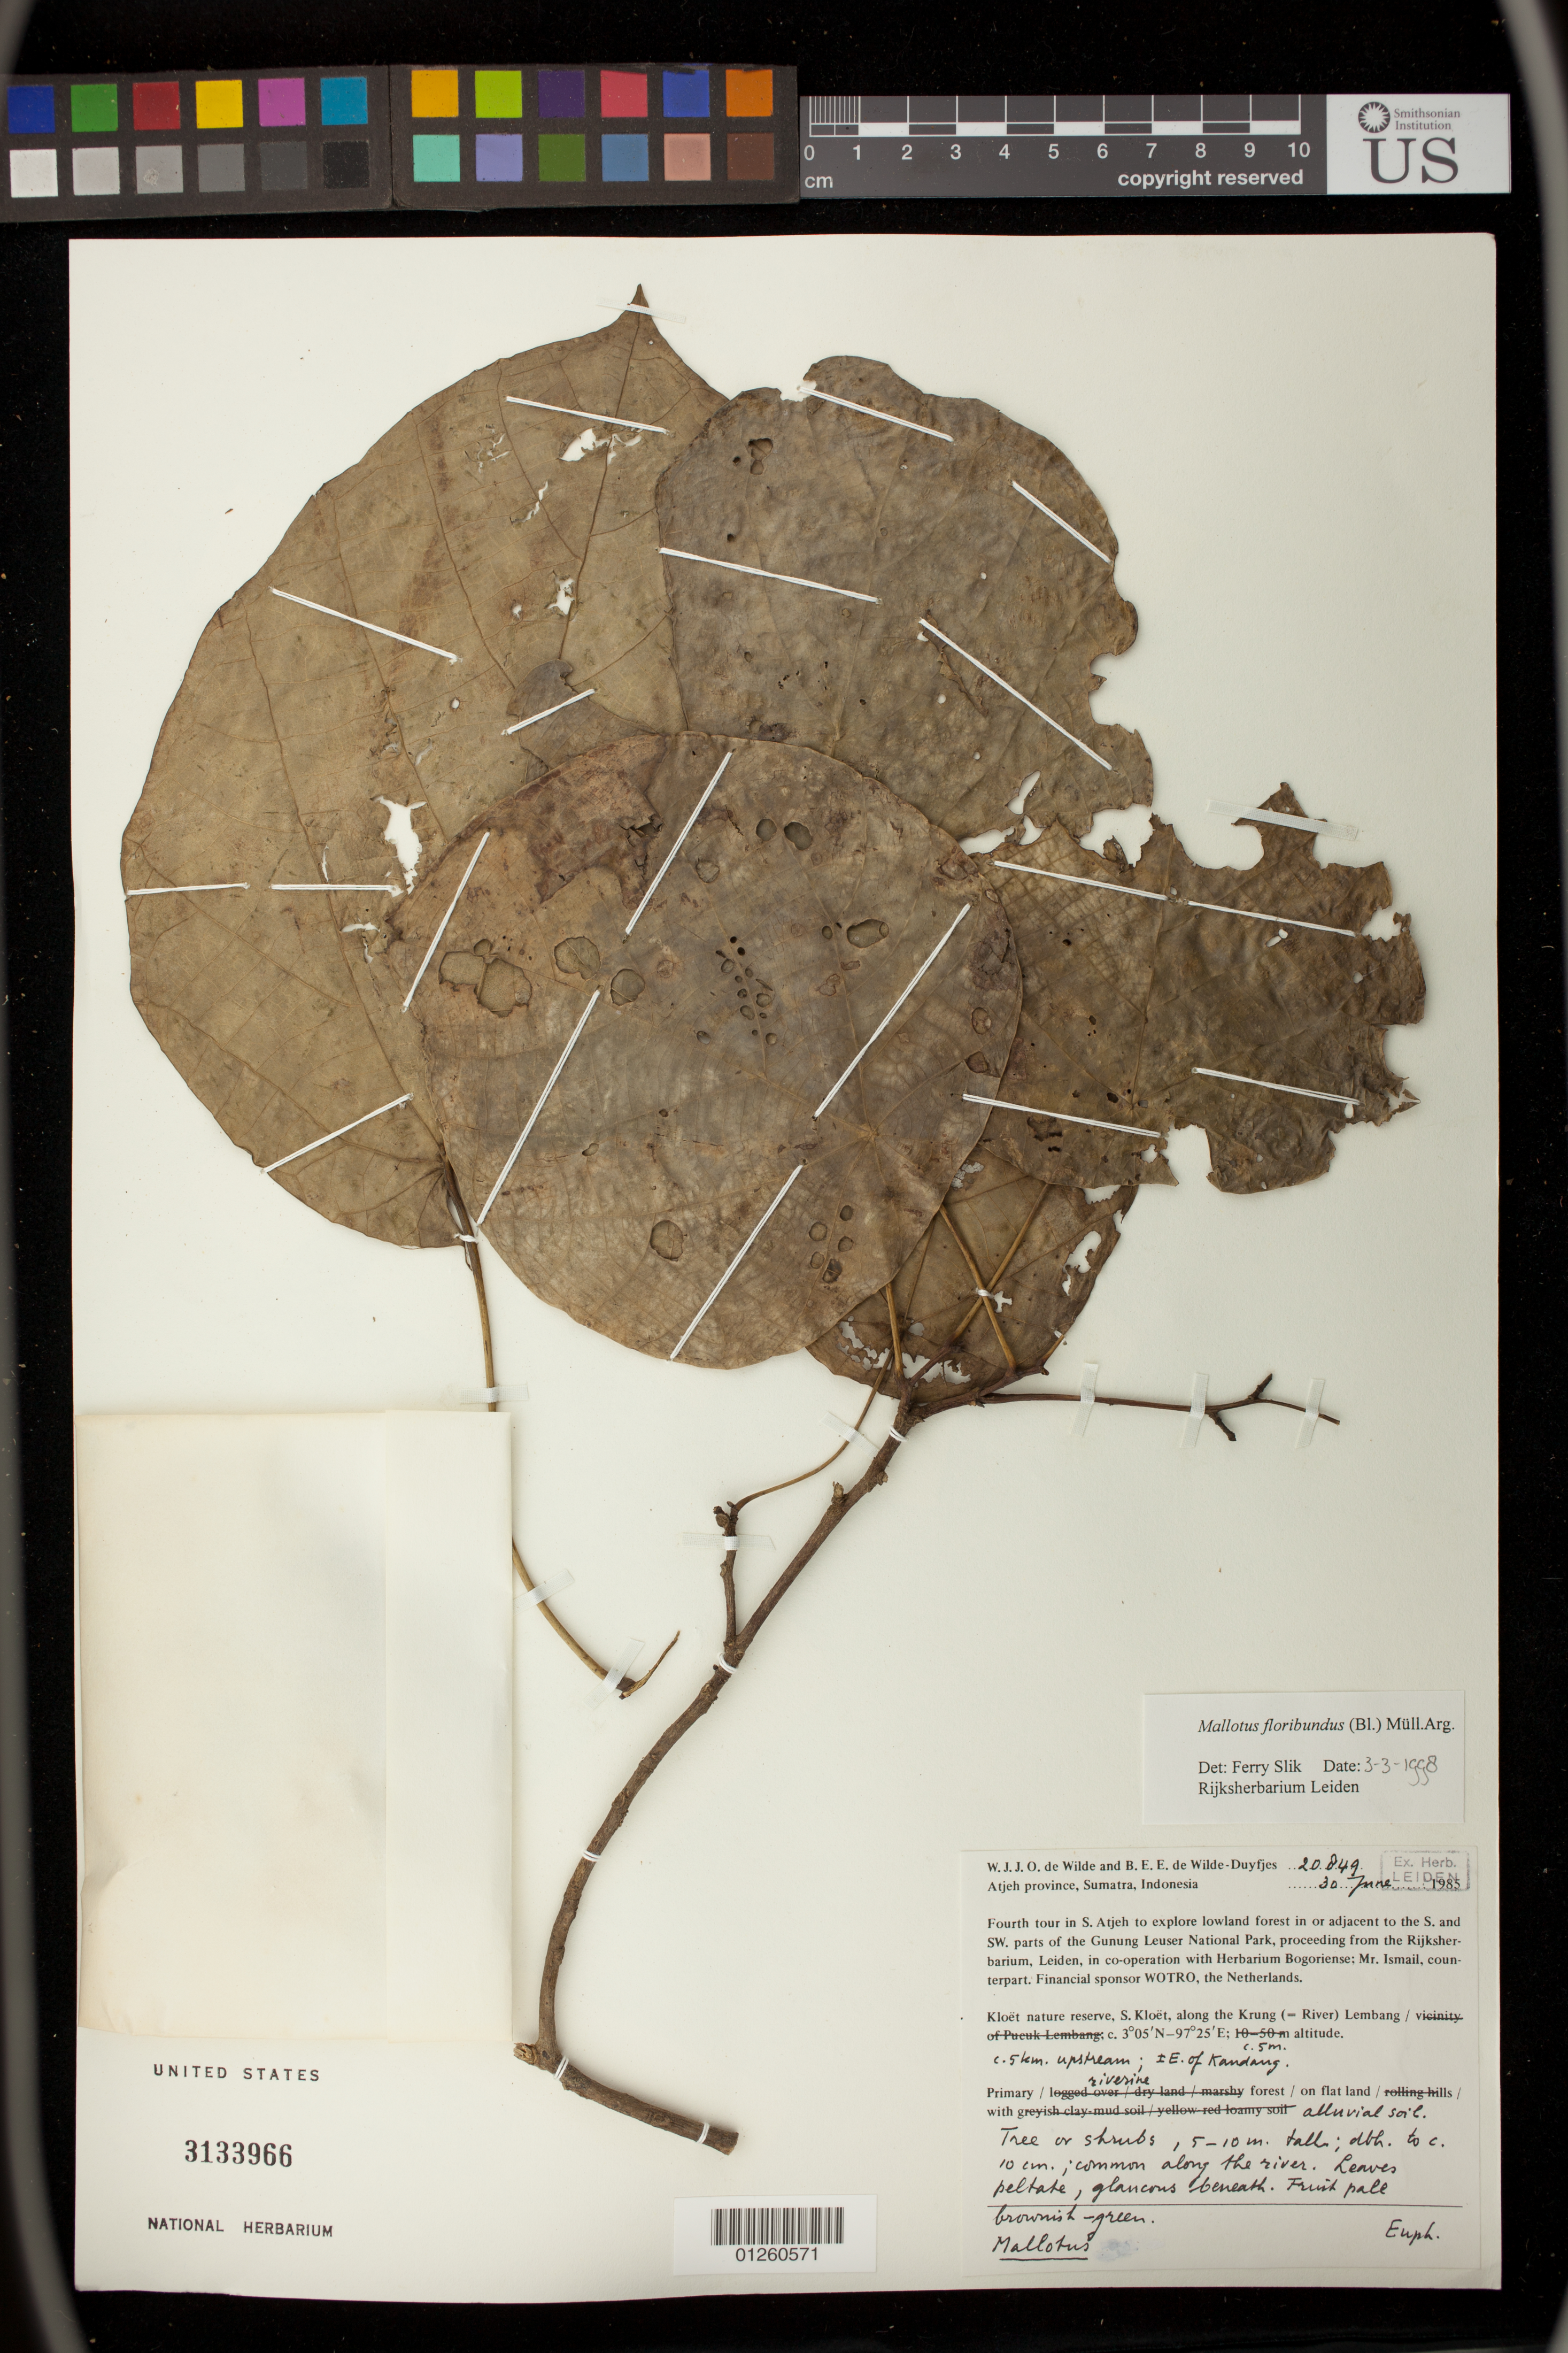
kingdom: Plantae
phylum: Tracheophyta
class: Magnoliopsida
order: Malpighiales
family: Euphorbiaceae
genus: Mallotus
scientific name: Mallotus floribundus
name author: (Blume) Müll. Arg.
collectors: W. J. de Wilde & B. E. de Wilde-Duyfjes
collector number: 20849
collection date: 1985-06-30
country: Indonesia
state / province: Sumatra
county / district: Aceh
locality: Nanggroe Aceh Darussalam Province [Atjeh province], Sumatra.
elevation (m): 5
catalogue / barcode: US 3133966